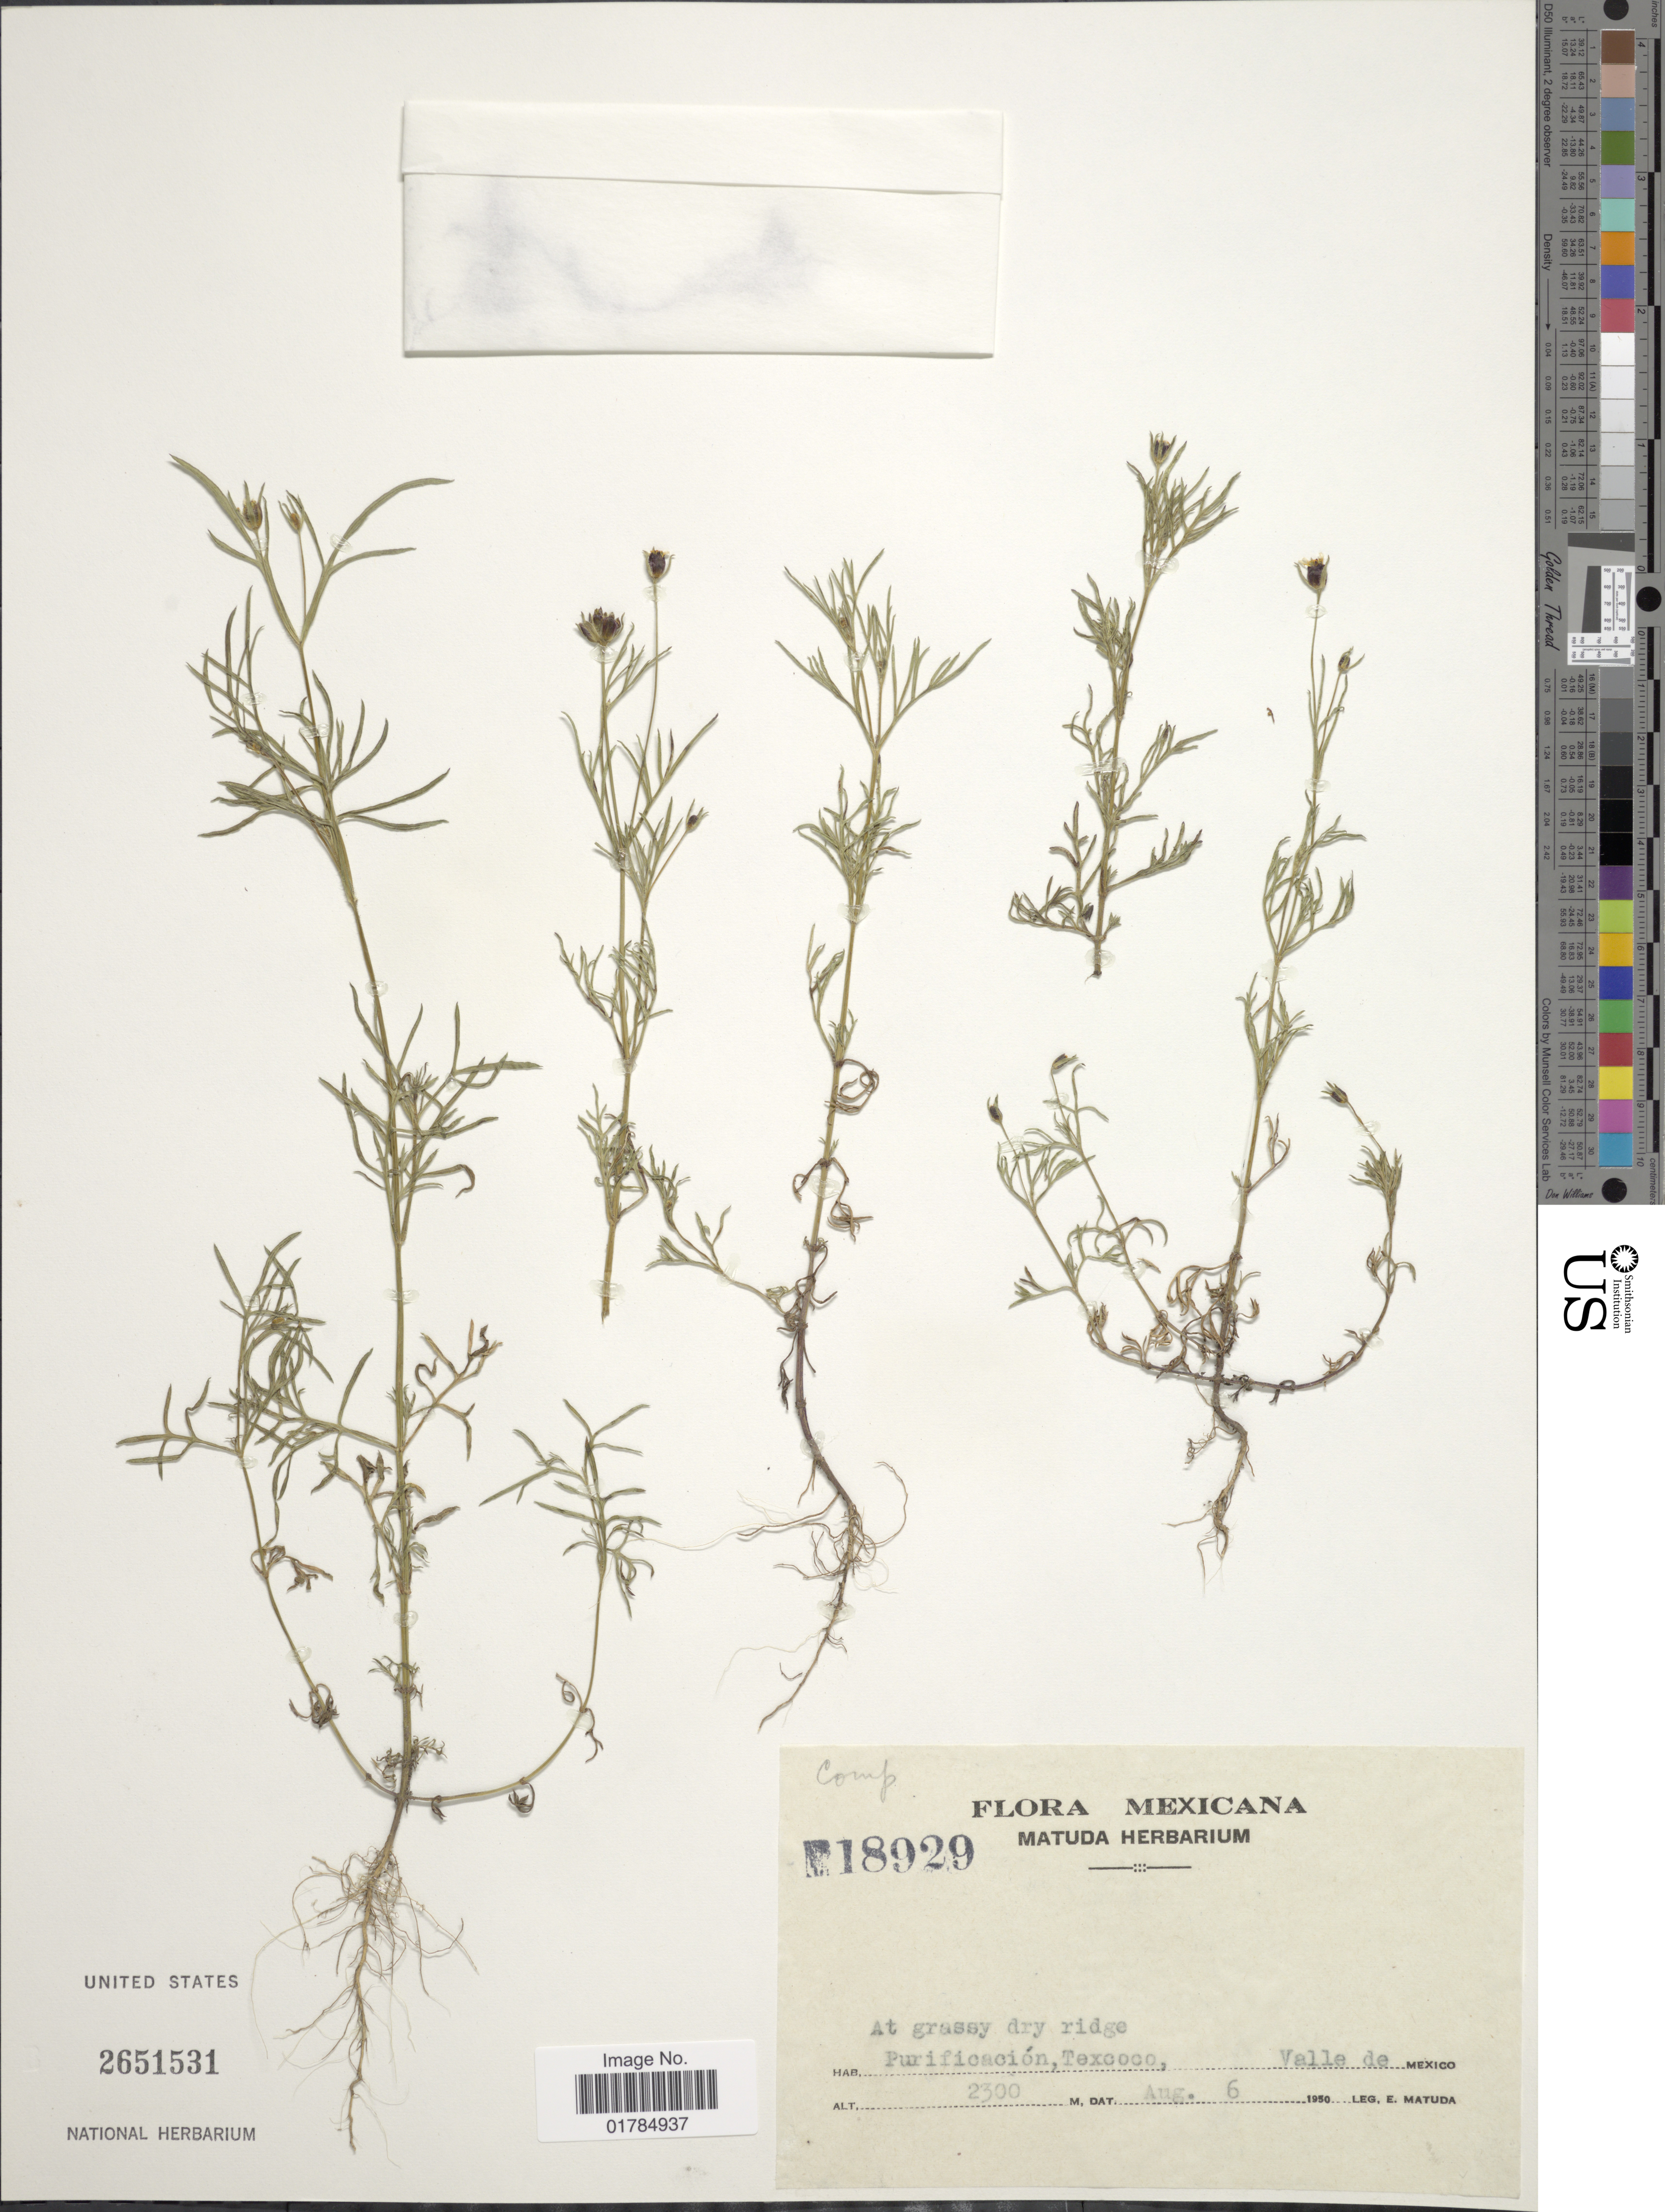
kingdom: Plantae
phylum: Tracheophyta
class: Magnoliopsida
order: Asterales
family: Asteraceae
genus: Heterosperma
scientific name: Heterosperma pinnatum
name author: Cav.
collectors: E. Matuda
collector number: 18929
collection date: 1950-08-06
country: Mexico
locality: Purificacion, Texcoco, valle de Mexico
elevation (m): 2300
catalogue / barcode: US 2651531